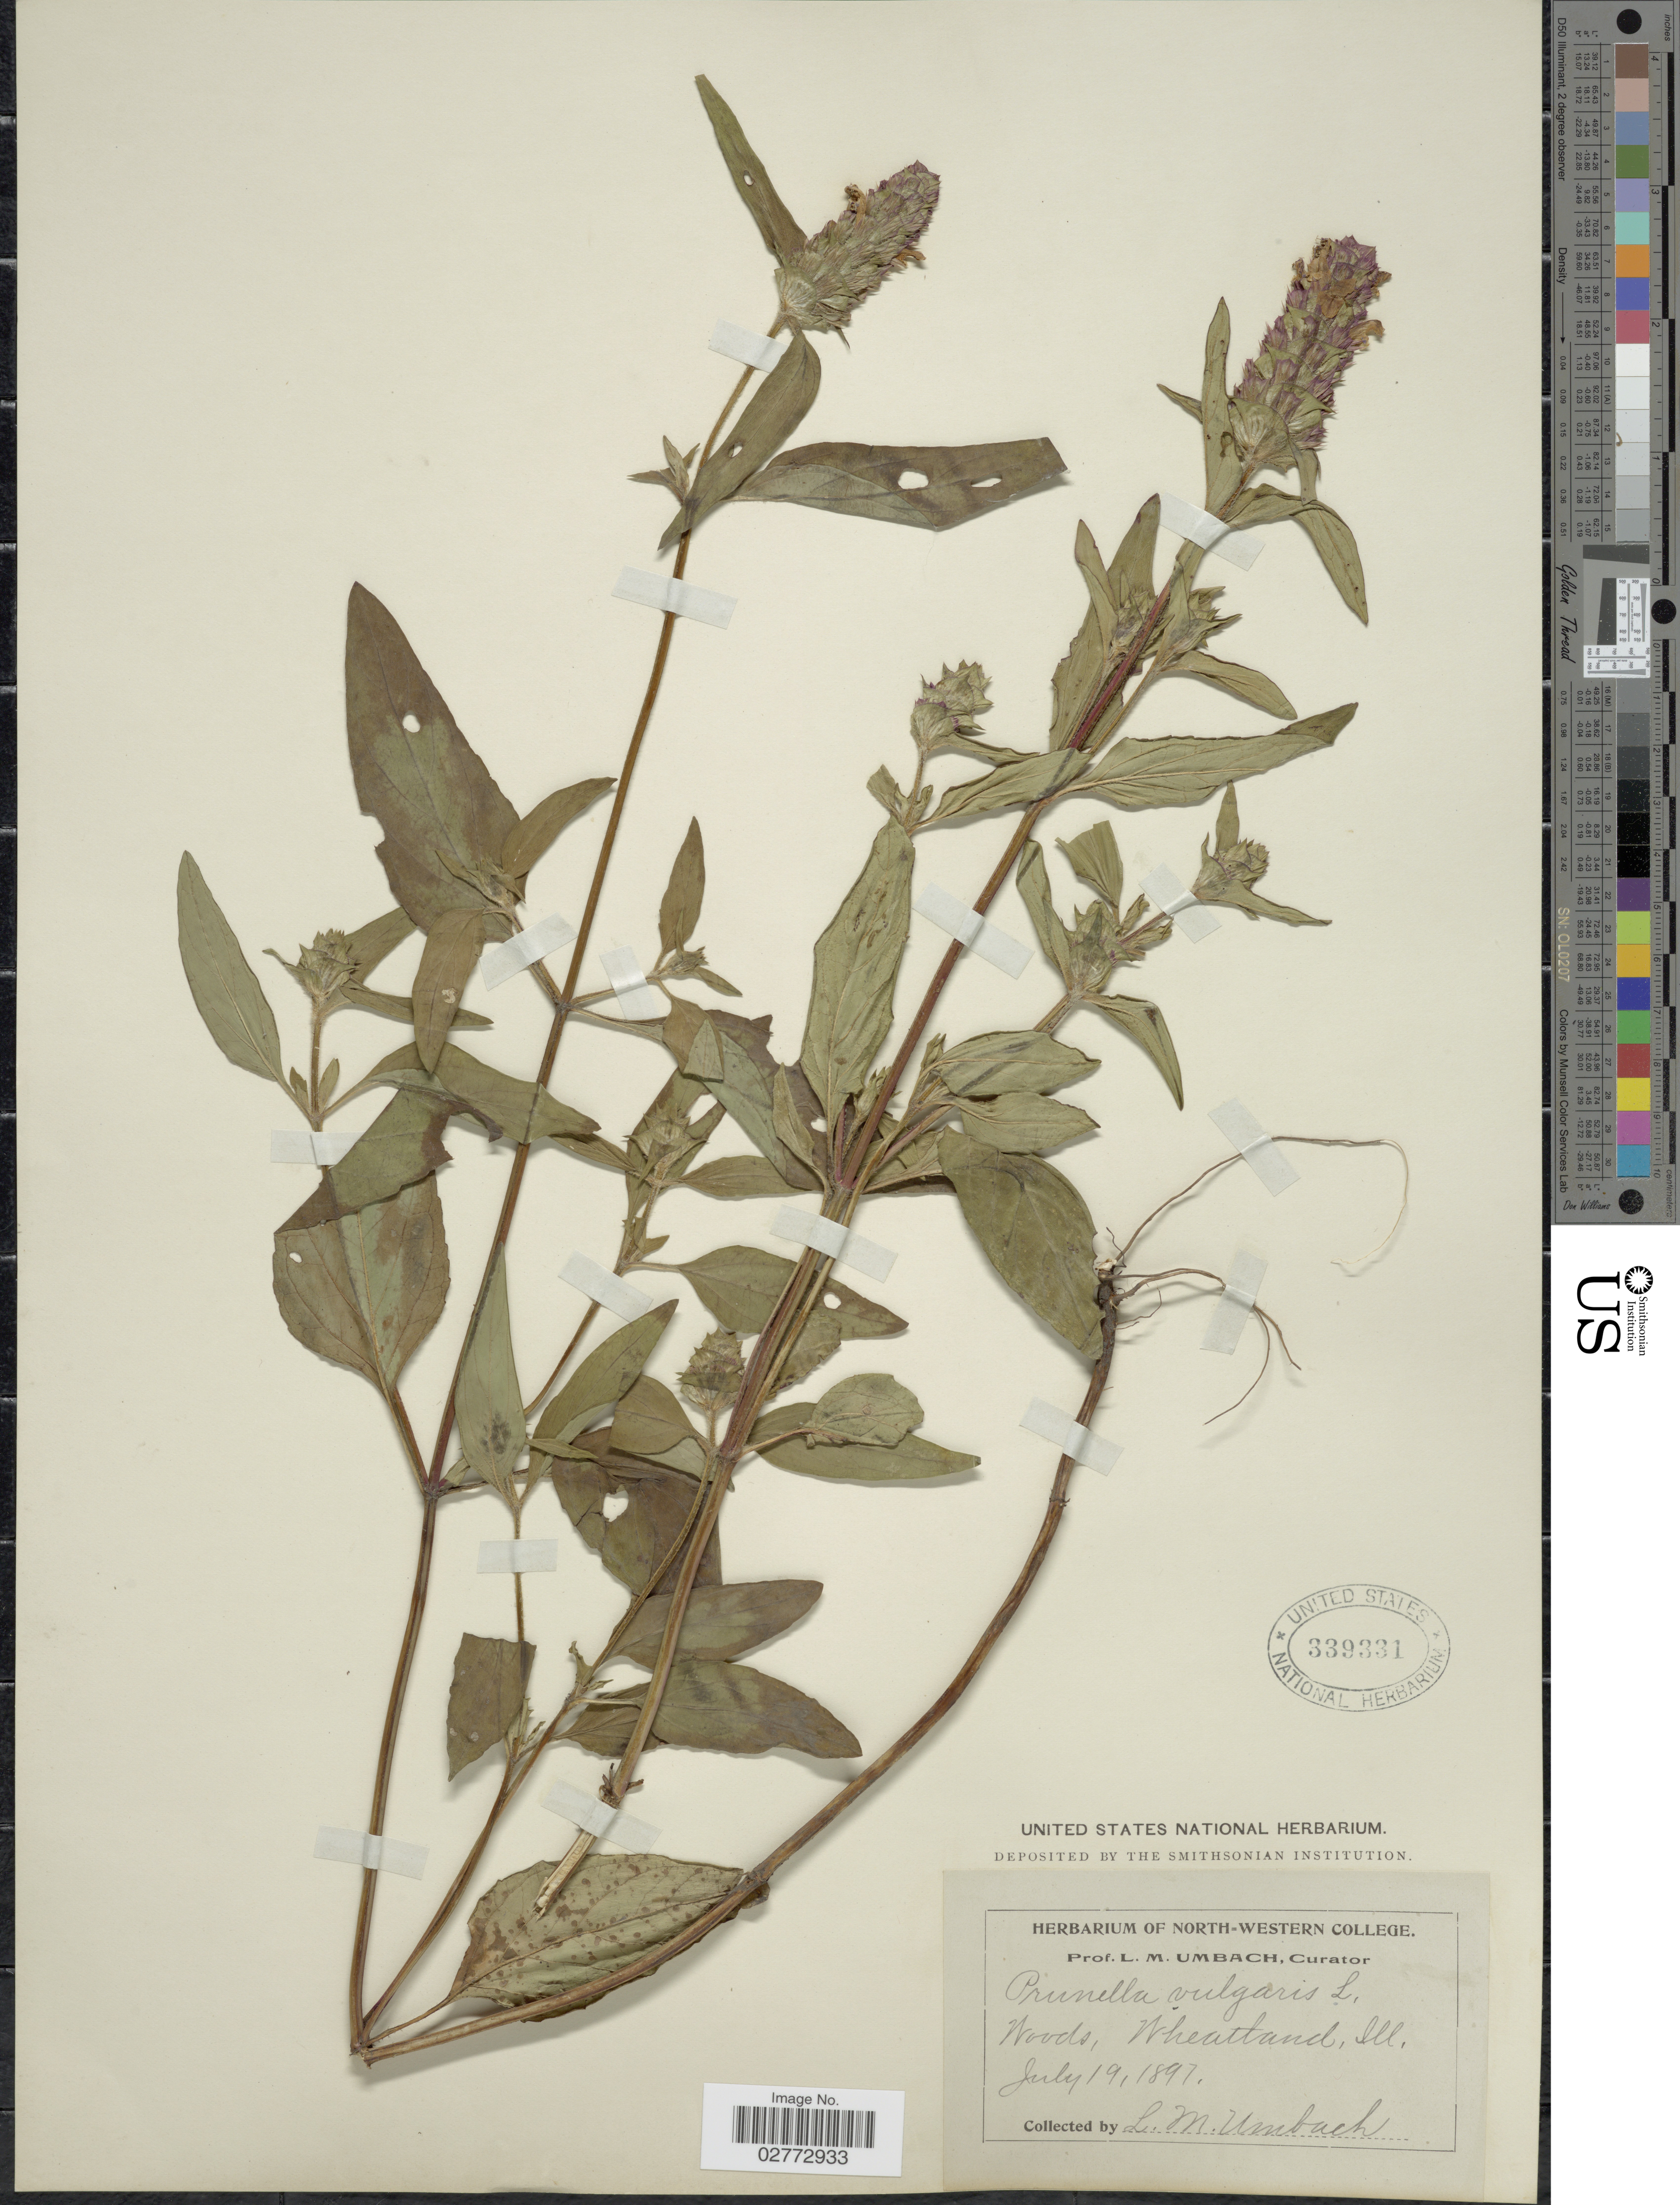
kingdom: Plantae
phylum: Tracheophyta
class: Magnoliopsida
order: Lamiales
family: Lamiaceae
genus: Prunella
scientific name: Prunella vulgaris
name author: L.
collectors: L. M. Umbach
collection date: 1897-07-19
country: United States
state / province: Illinois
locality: Woods, Wheatland.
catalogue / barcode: US 339331